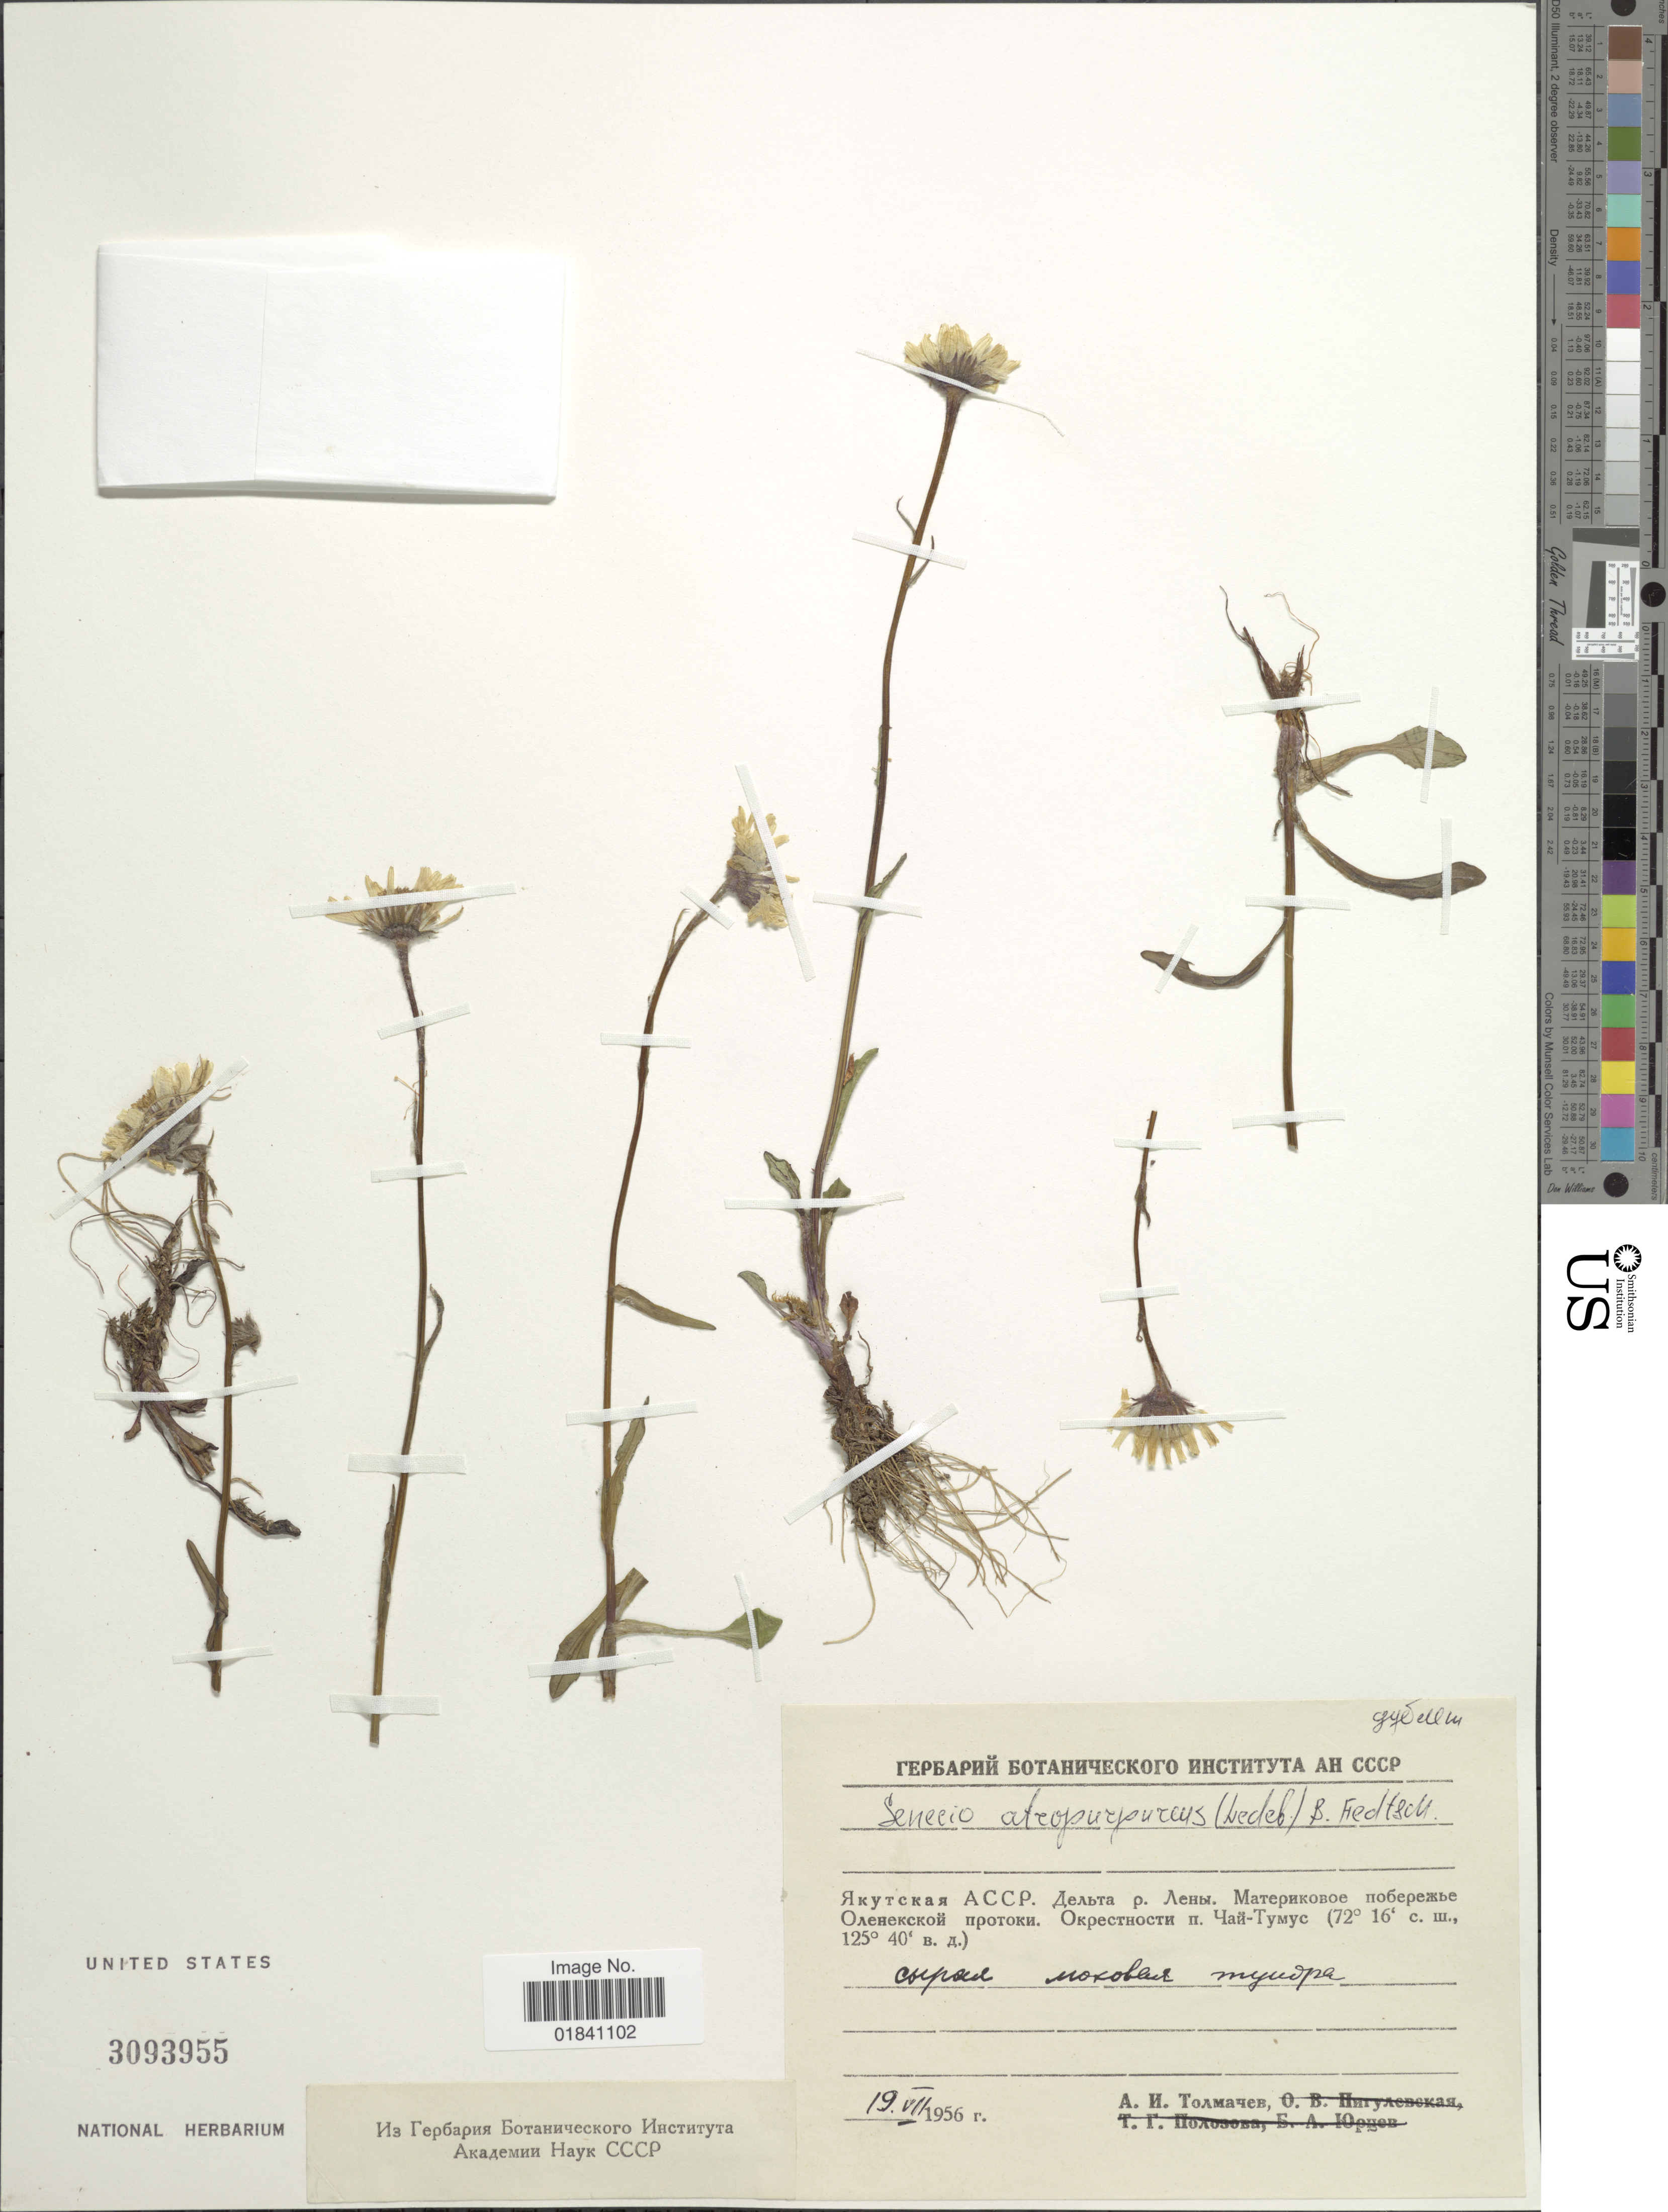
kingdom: Plantae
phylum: Tracheophyta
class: Magnoliopsida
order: Asterales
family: Asteraceae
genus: Senecio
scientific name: Senecio atropurpureus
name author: (Ledeb.) B. Fedtsch.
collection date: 1956-07-19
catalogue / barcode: US 3093955